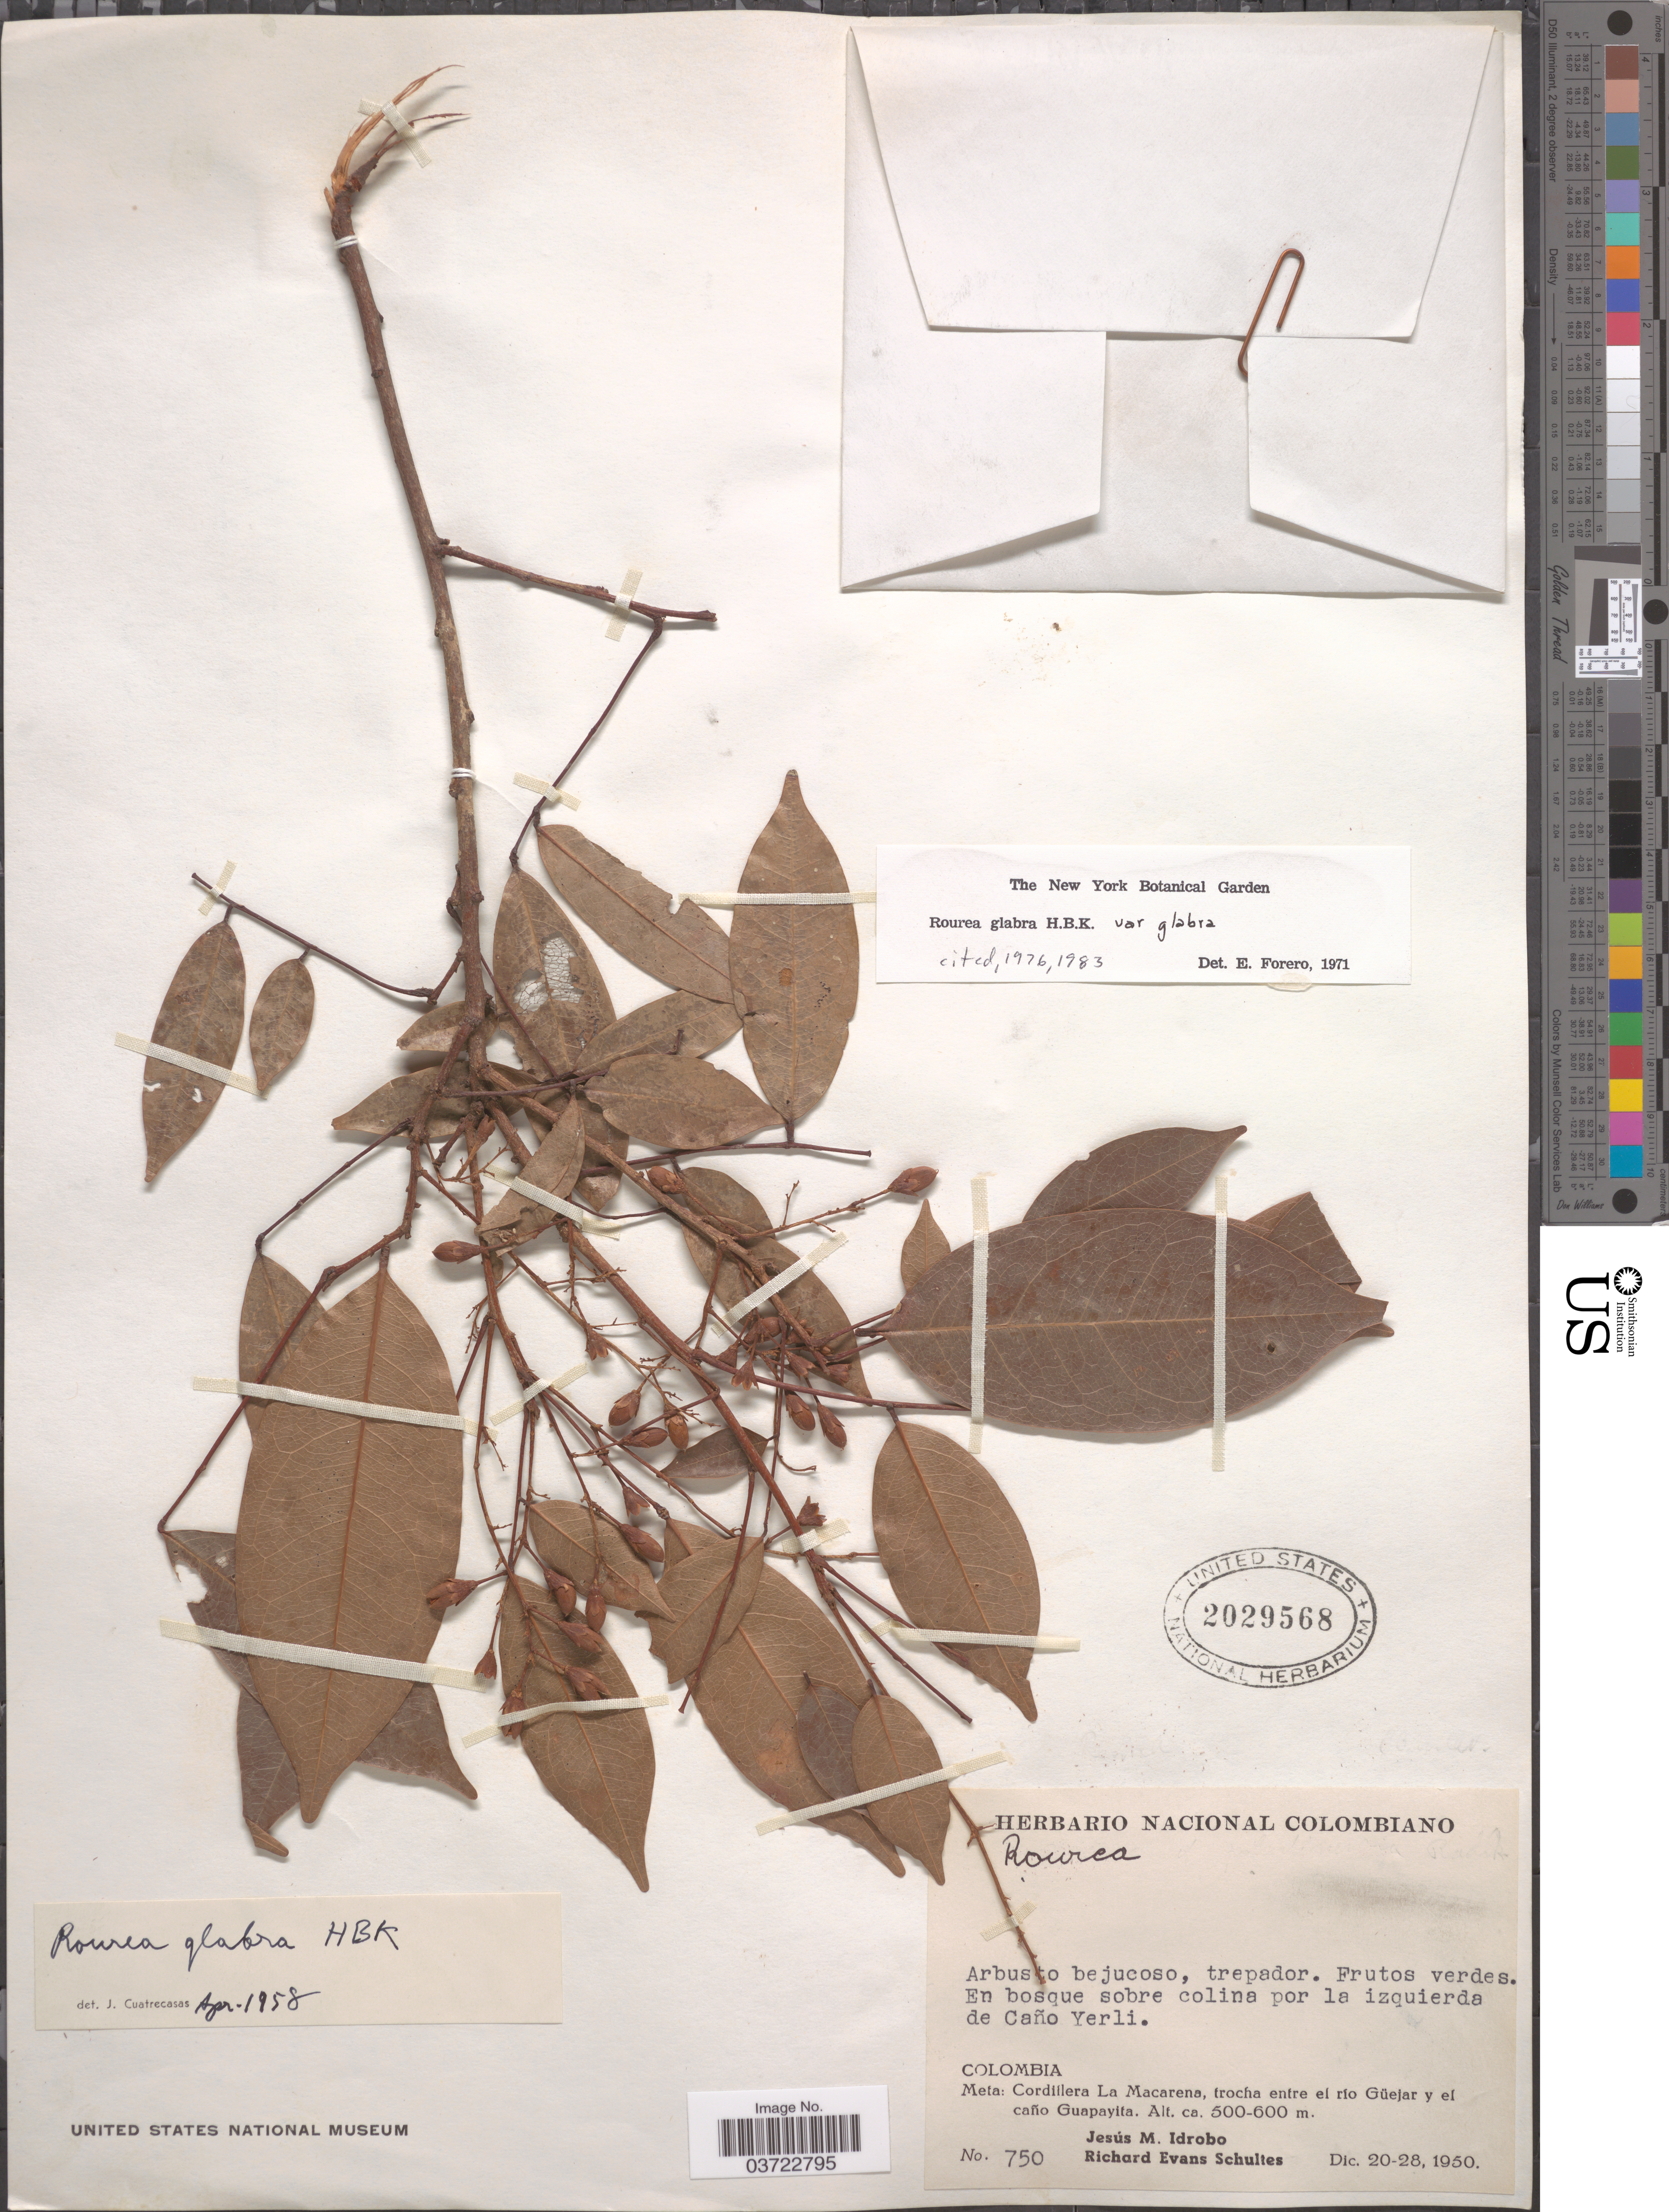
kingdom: Plantae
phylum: Tracheophyta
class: Magnoliopsida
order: Oxalidales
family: Connaraceae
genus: Rourea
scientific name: Rourea glabra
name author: Kunth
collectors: J. M. Idrobo & R. E. Schultes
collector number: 750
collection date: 1950-12-20/1950-12-28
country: Colombia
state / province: Meta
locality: En bosque sobre colina por la izquierda de Caño Yerli. Cordillera La Macarena, trocha entre el río Güejar y el caño Guapayita.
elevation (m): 500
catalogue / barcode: US 2029568